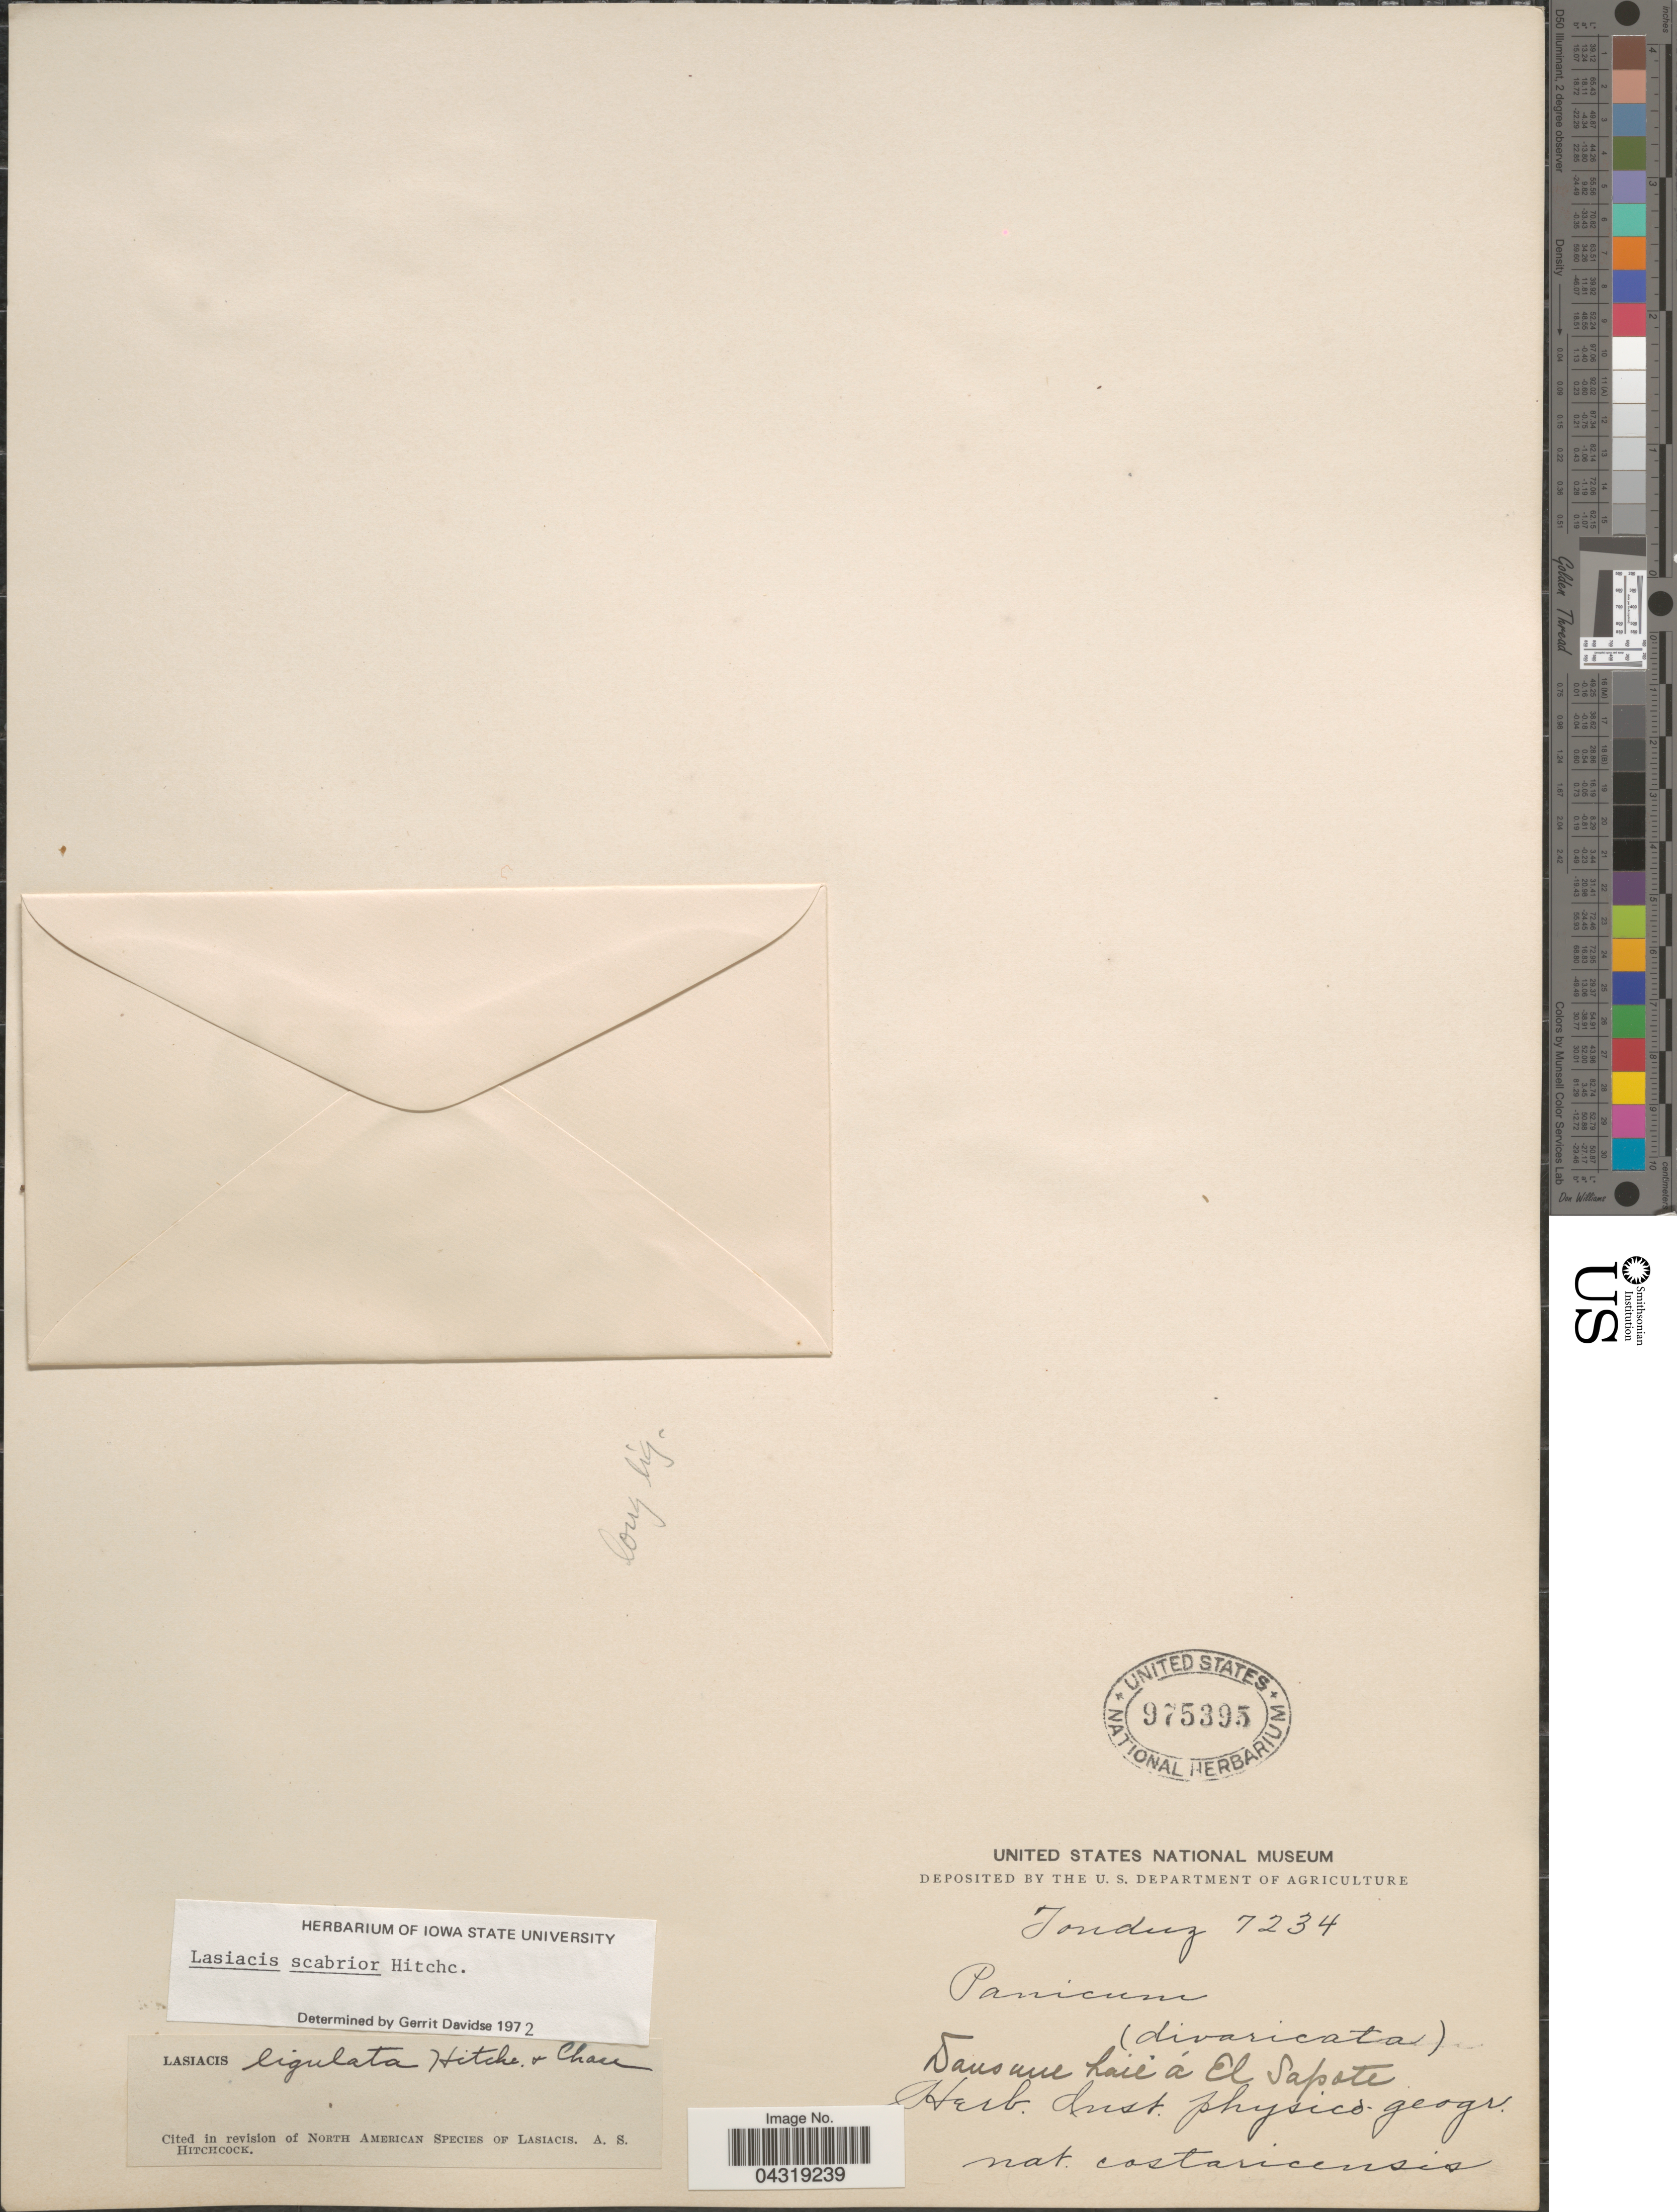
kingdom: Plantae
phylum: Tracheophyta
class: Liliopsida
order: Poales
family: Poaceae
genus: Lasiacis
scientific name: Lasiacis scabrior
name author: Hitchc.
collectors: Tonduz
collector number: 7234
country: Costa Rica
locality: Dans une haie à El Sapote.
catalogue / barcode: US 975395